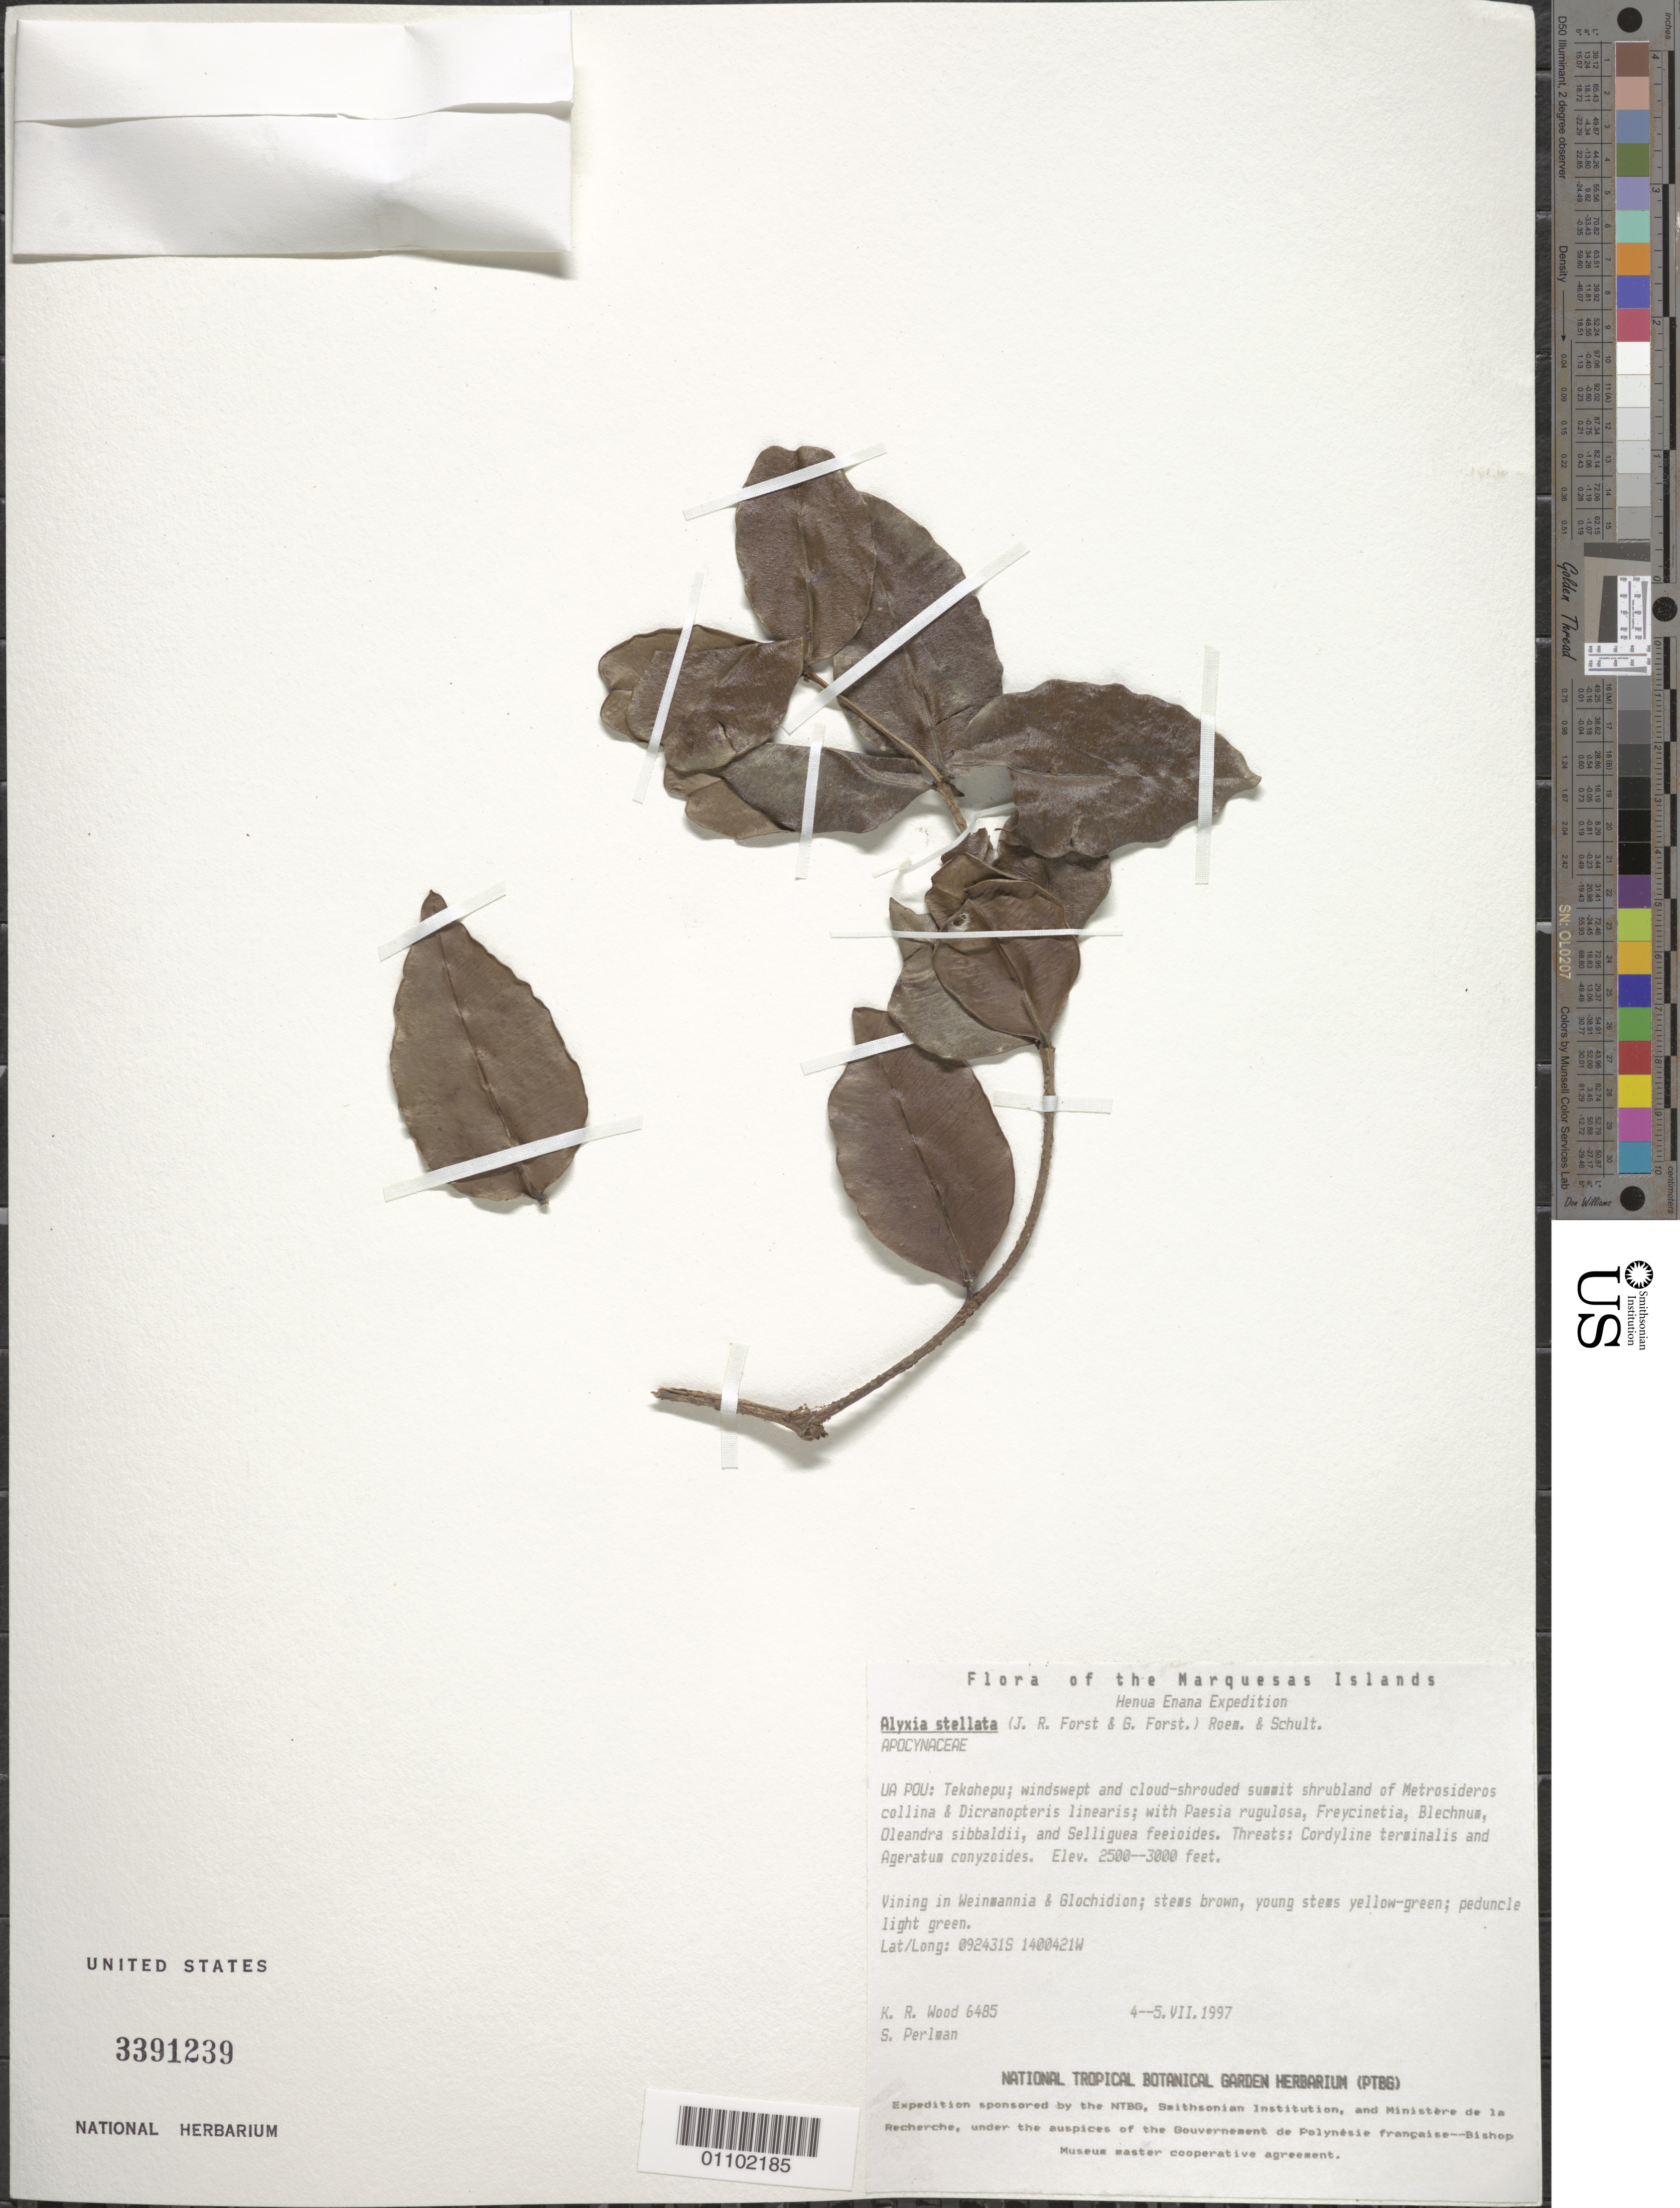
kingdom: Plantae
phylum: Tracheophyta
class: Magnoliopsida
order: Gentianales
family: Apocynaceae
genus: Alyxia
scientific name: Alyxia stellata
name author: (J.R. Forst. & G. Forst.) Roem. & Schult.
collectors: K. R. Wood & S. P. Perlman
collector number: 6485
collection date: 1997-07-04/1997-07-05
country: French Polynesia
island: Ua Pou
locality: Tekohepo, summit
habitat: Shrubland of Metrosideros collina-Dicranopteris linearis; windswept and cloud shrouded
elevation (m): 762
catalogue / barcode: US 3391239